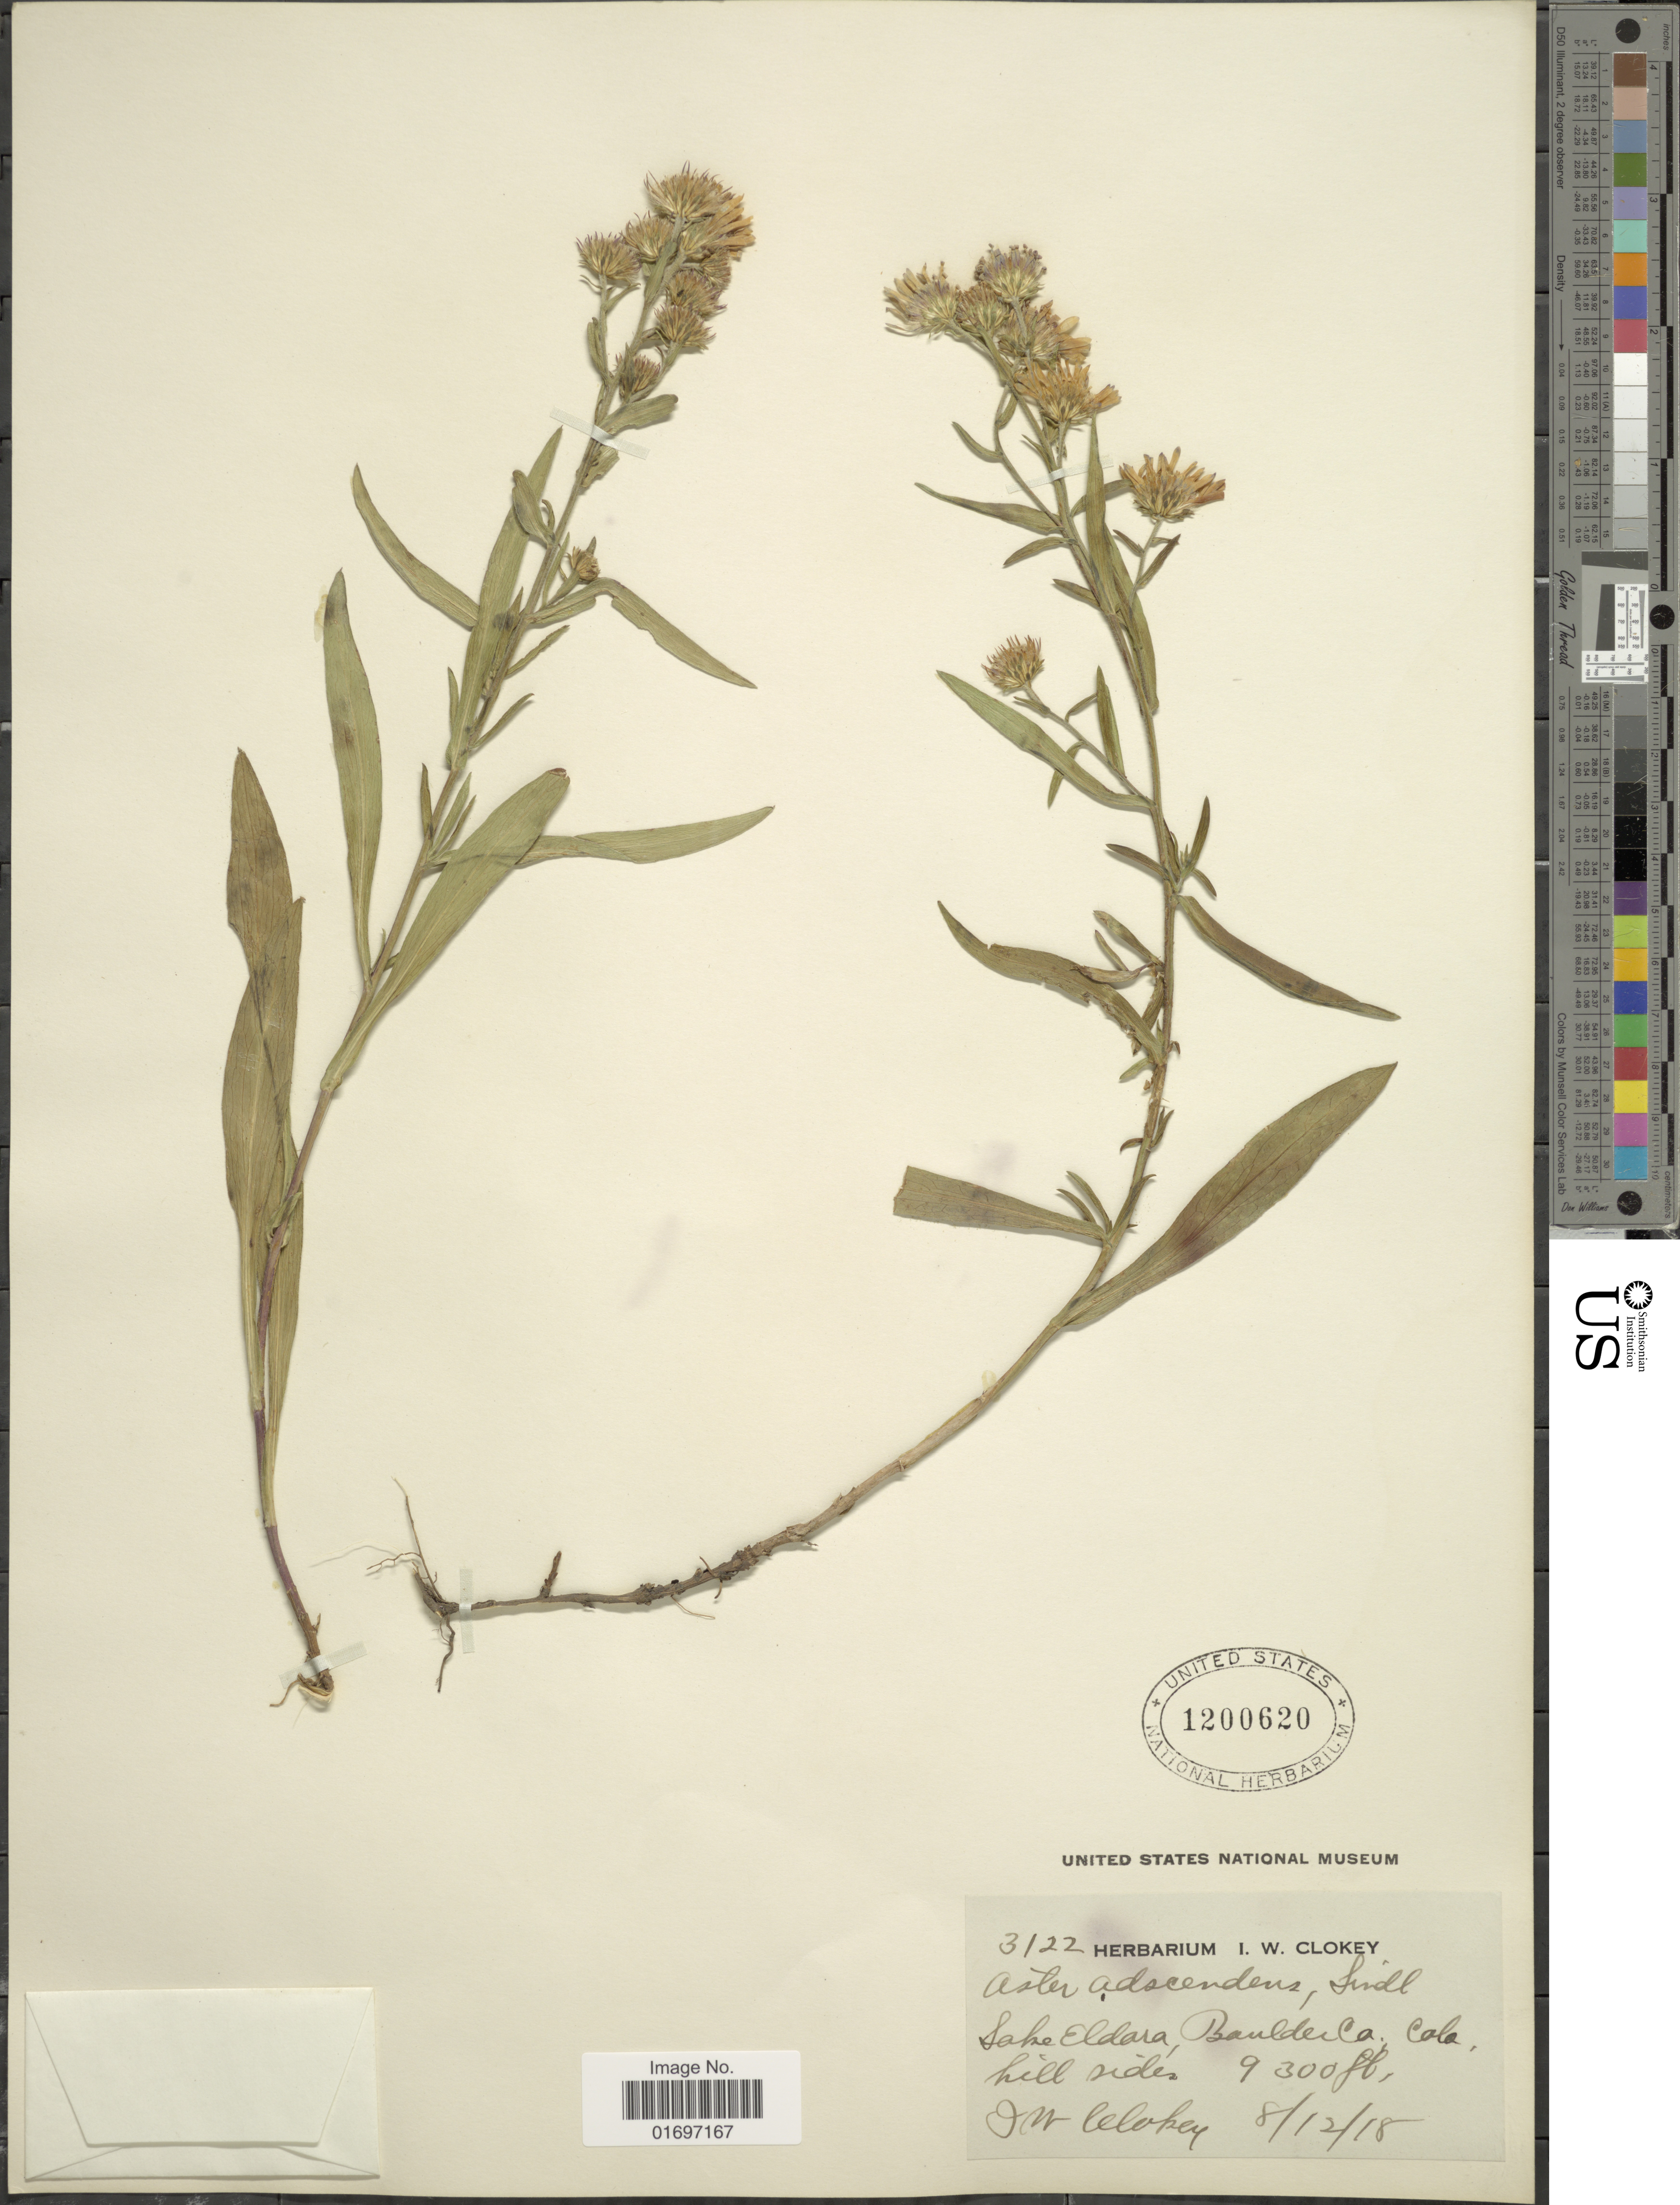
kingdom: Plantae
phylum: Tracheophyta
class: Magnoliopsida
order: Asterales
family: Asteraceae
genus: Symphyotrichum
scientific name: Symphyotrichum ascendens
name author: (Lindl.) G.L. Nesom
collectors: J. Clokey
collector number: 3122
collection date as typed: Transcribed d/m/y: 12/8/18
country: United States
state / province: Colorado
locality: Lake Eldara, Baulder Co., Colo. hill sides.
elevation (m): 2835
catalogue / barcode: US 1200620